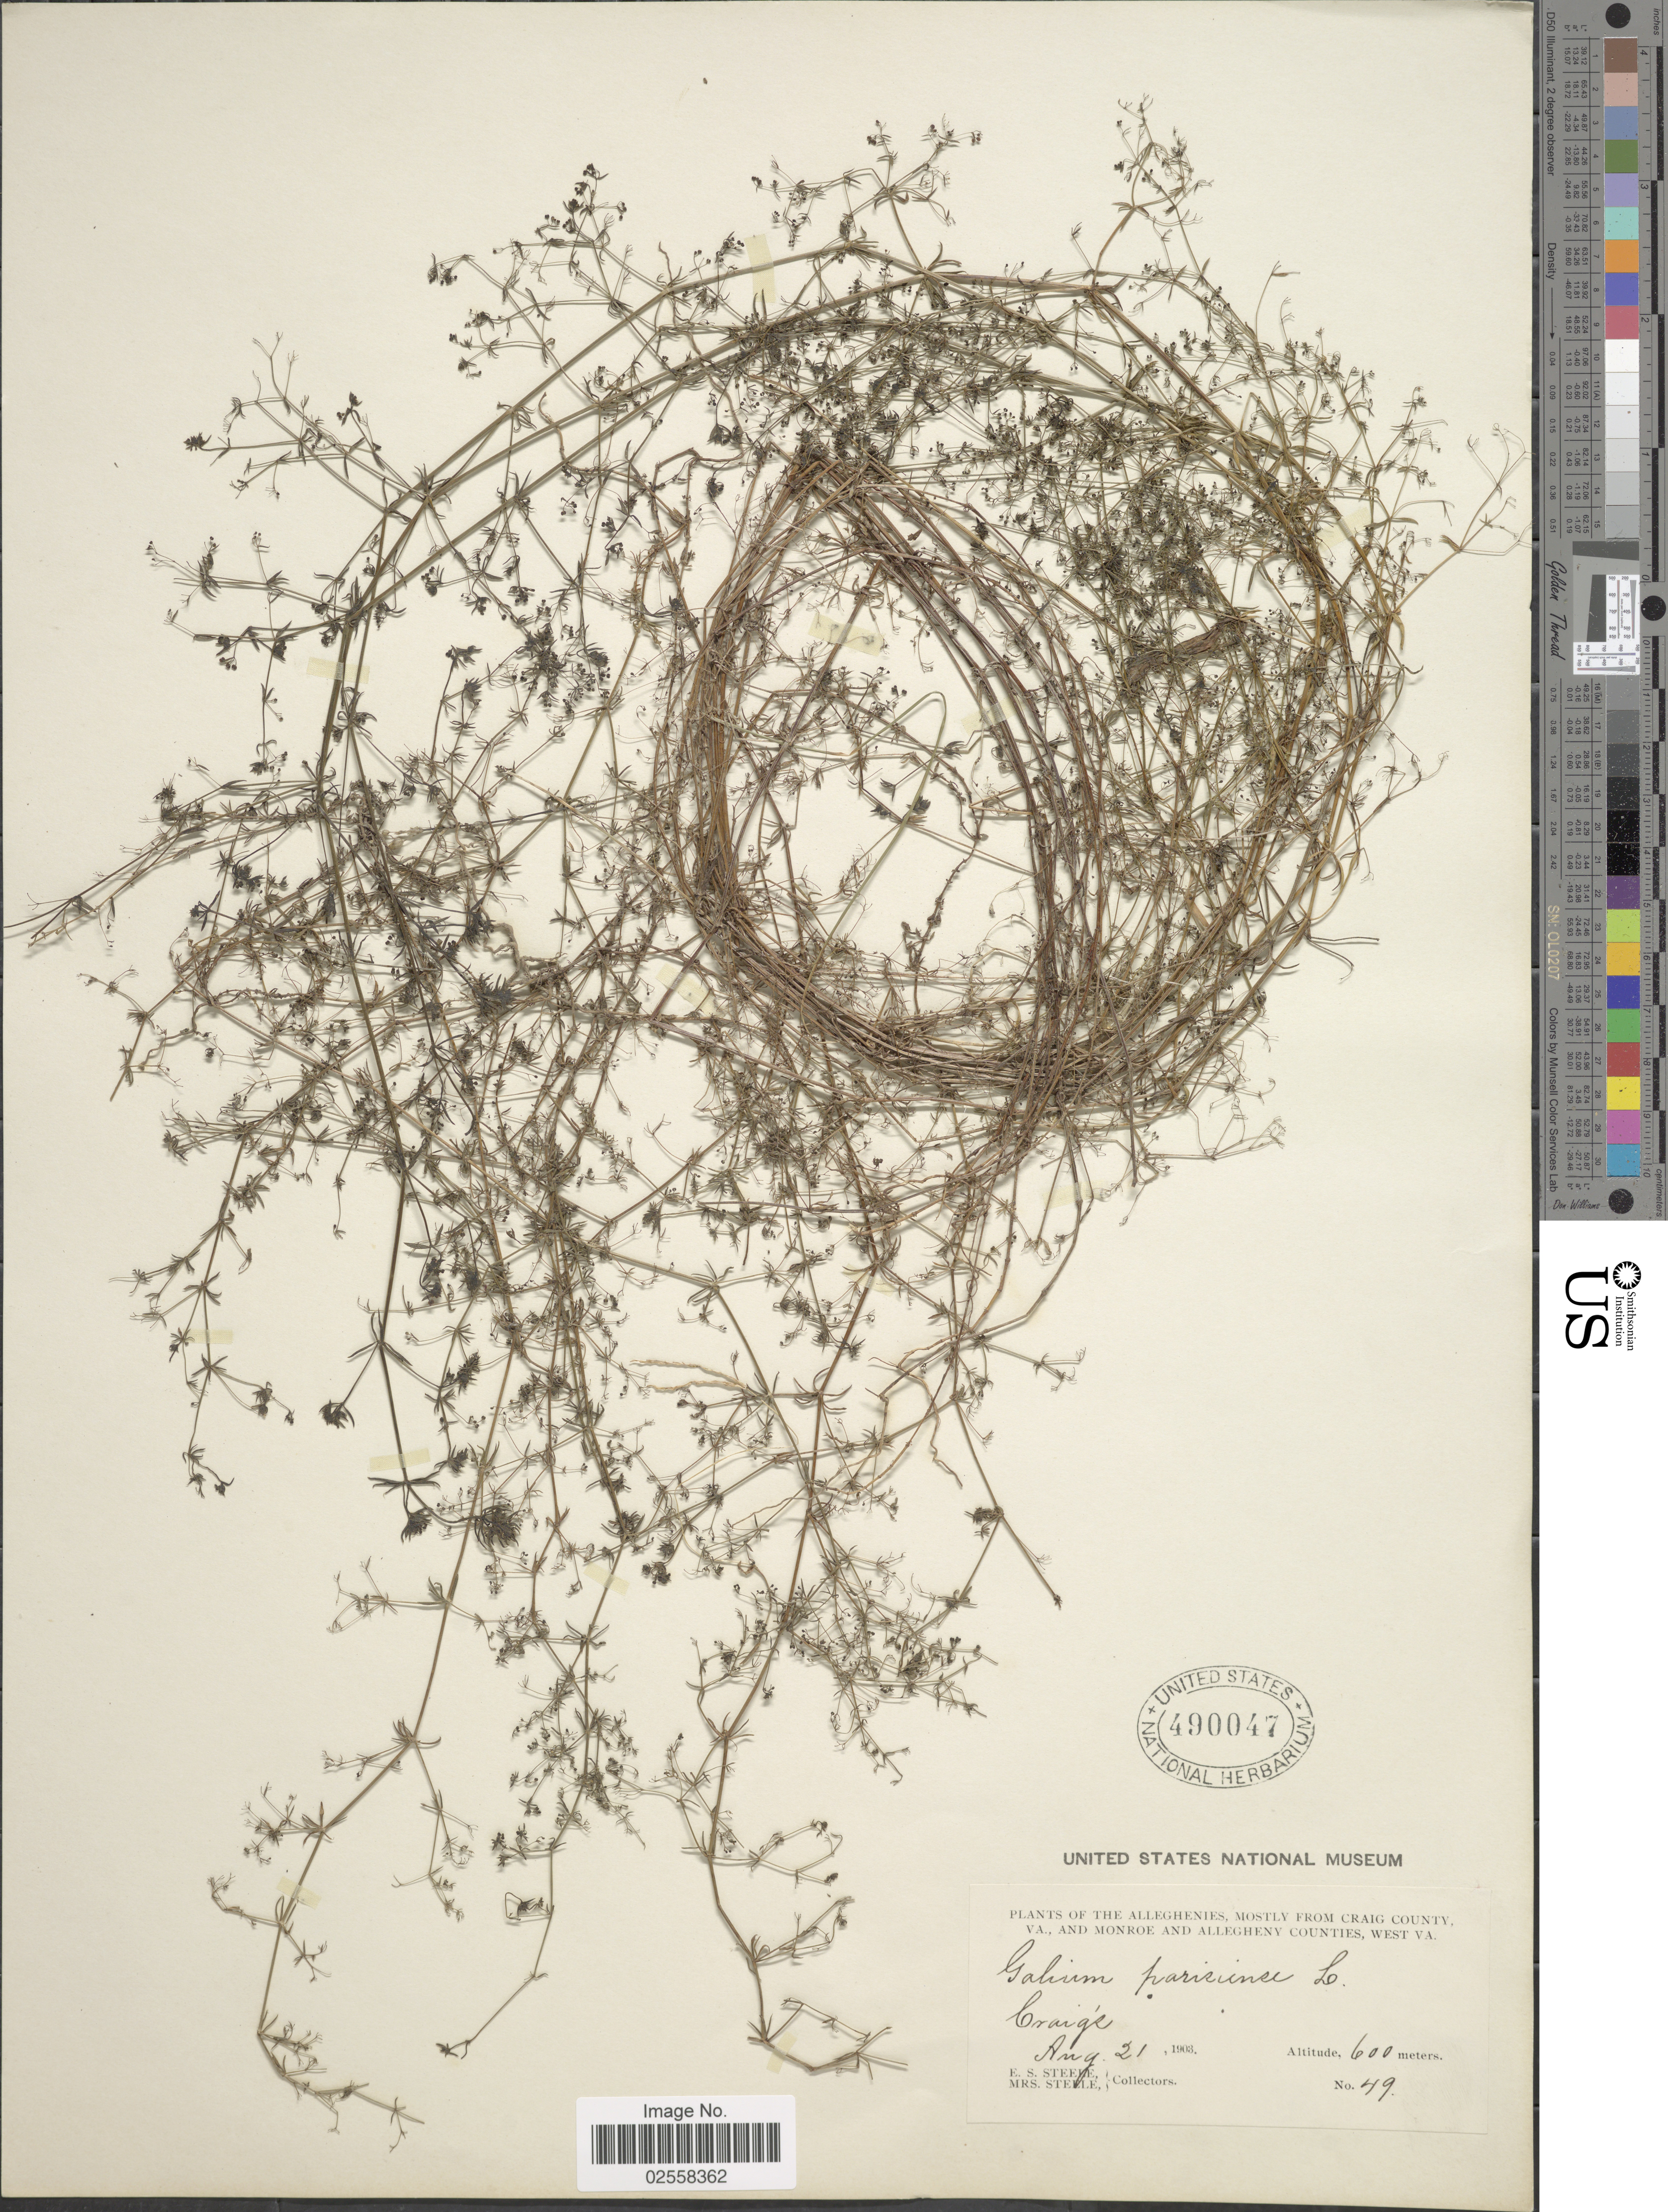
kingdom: Plantae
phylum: Tracheophyta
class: Magnoliopsida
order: Gentianales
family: Rubiaceae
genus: Galium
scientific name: Galium parisiense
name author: L.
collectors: E. Steele & Mrs. E. S. Steele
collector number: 49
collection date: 1903-08-21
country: United States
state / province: Virginia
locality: Alleghenies, Mostly from Craig County, Va., and Monroe and Allegheny Counties, West Va. Craigs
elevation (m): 600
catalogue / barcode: US 490047